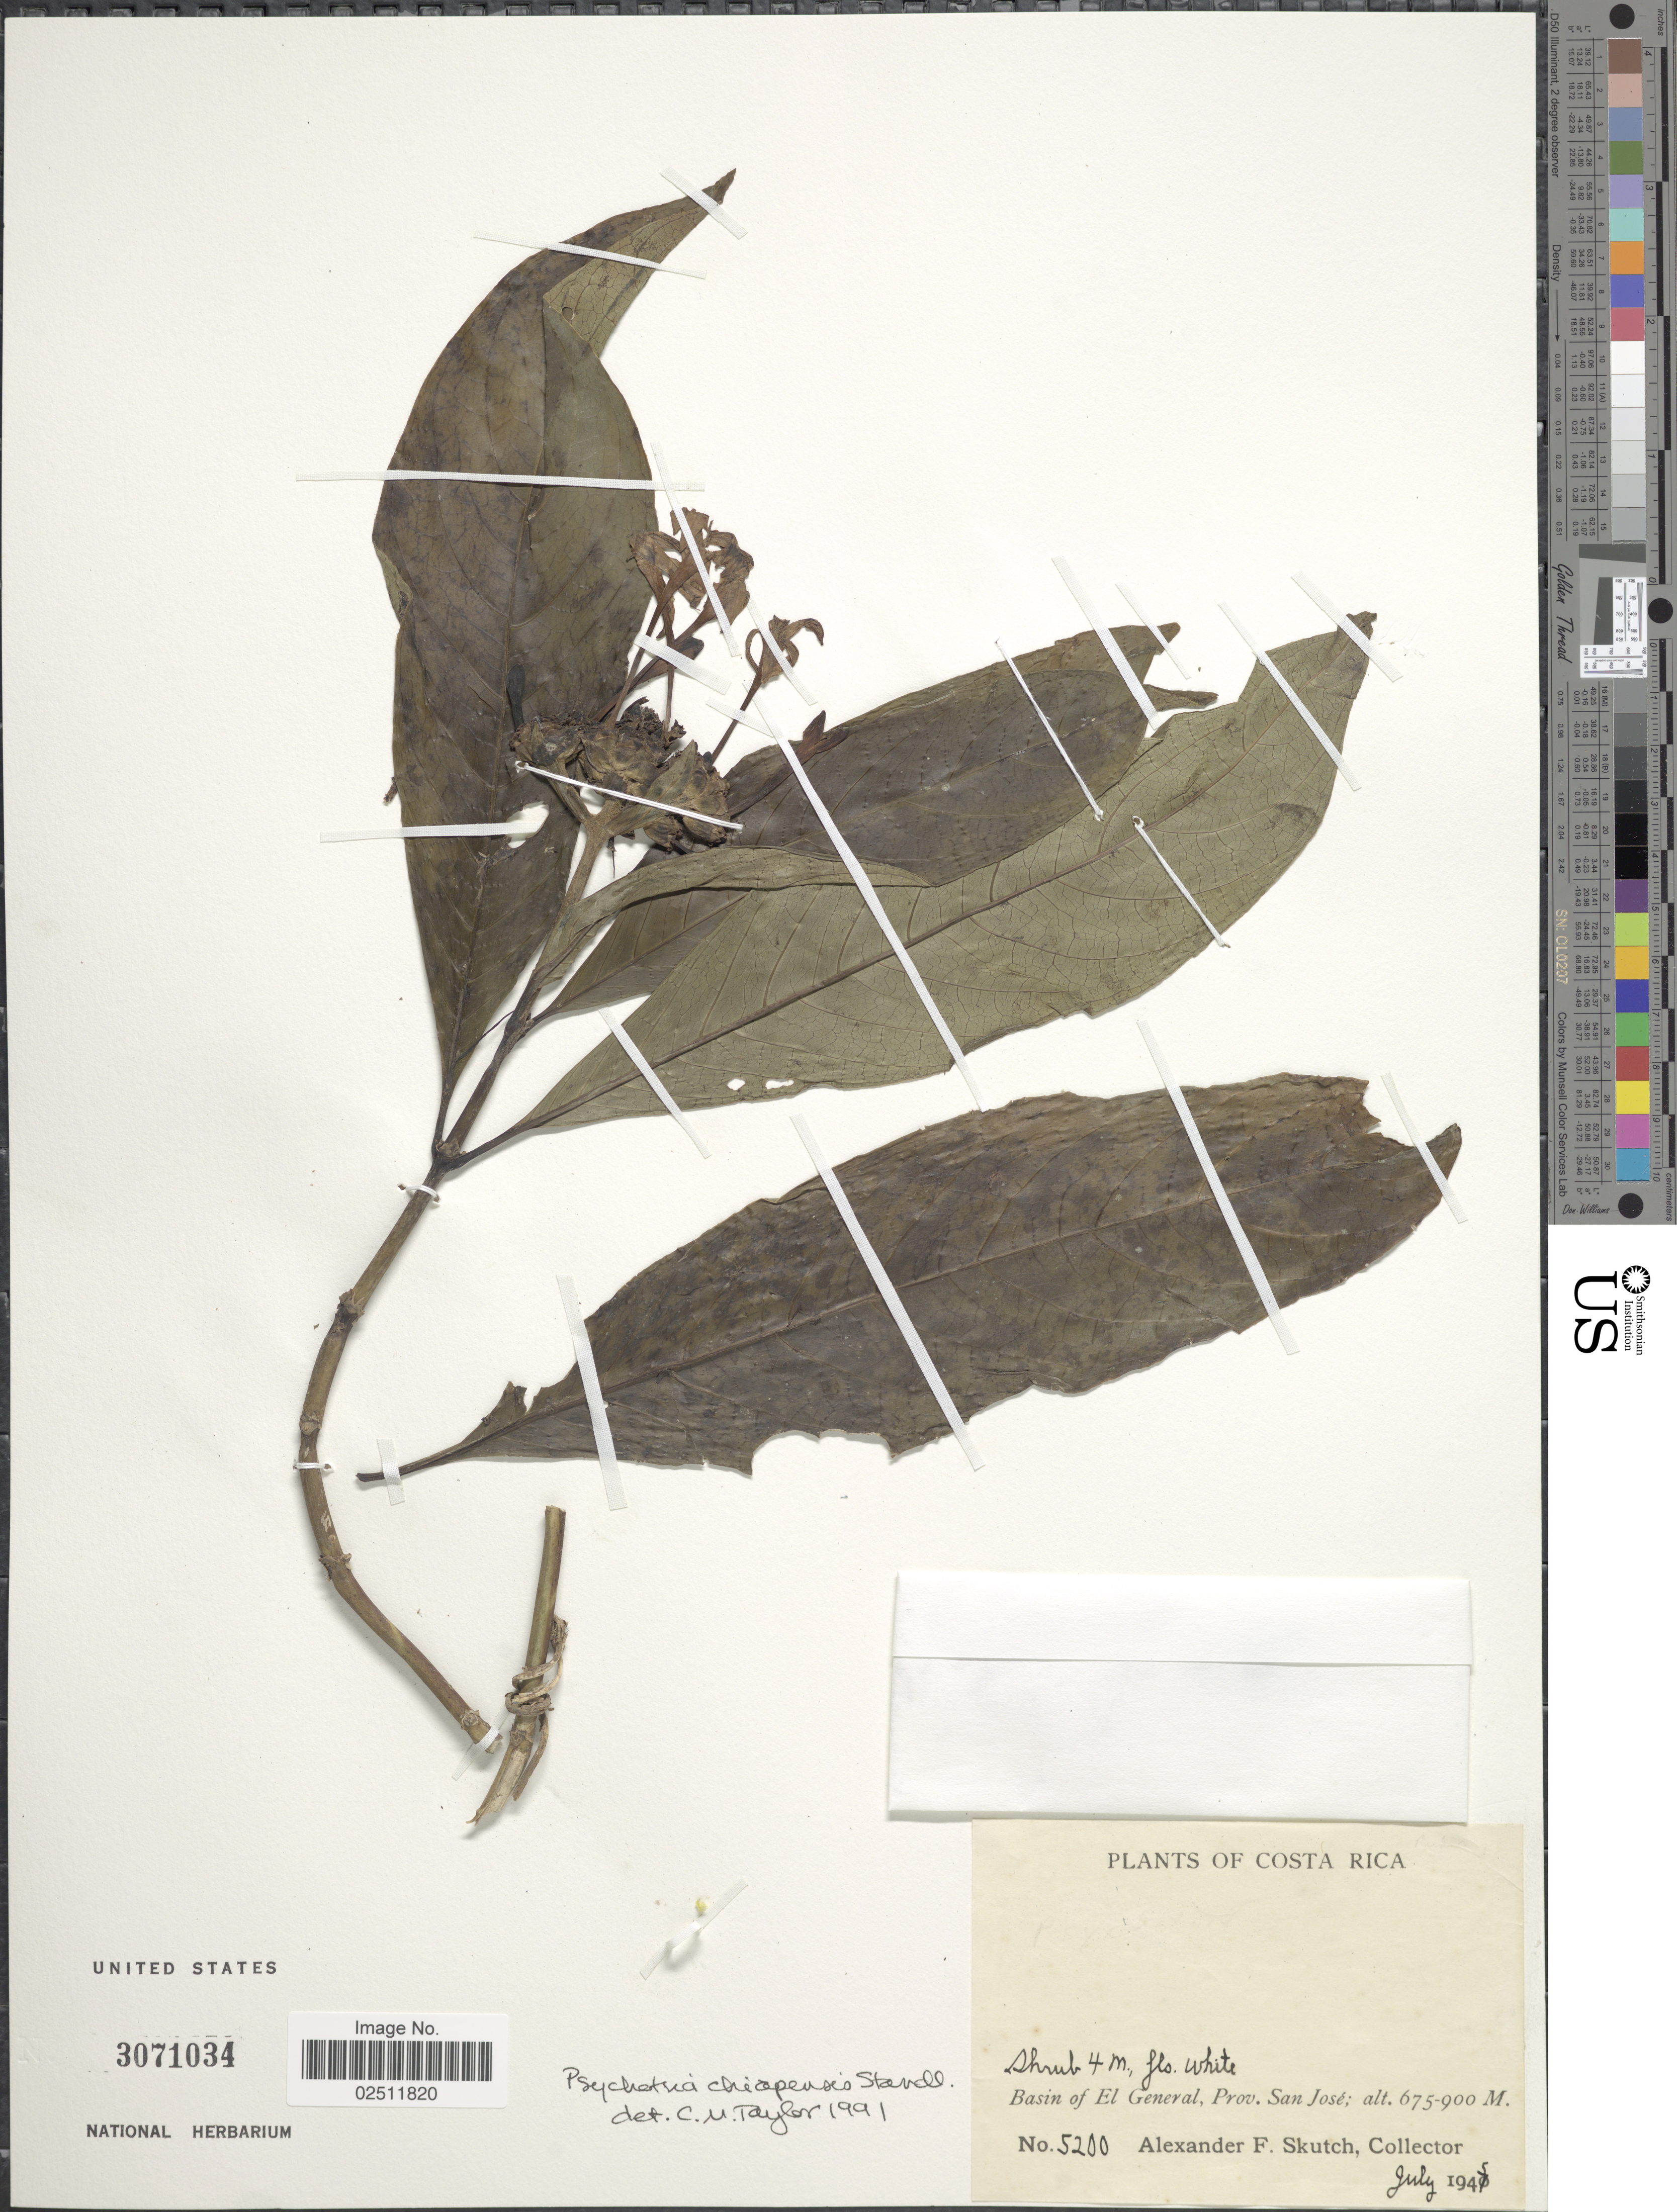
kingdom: Plantae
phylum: Tracheophyta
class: Magnoliopsida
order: Gentianales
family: Rubiaceae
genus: Psychotria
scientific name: Psychotria chiapensis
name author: Standl.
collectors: A. F. Skutch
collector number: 5200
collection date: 1947-07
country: Costa Rica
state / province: San José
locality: Basin of El General.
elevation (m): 675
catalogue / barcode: US 3071034